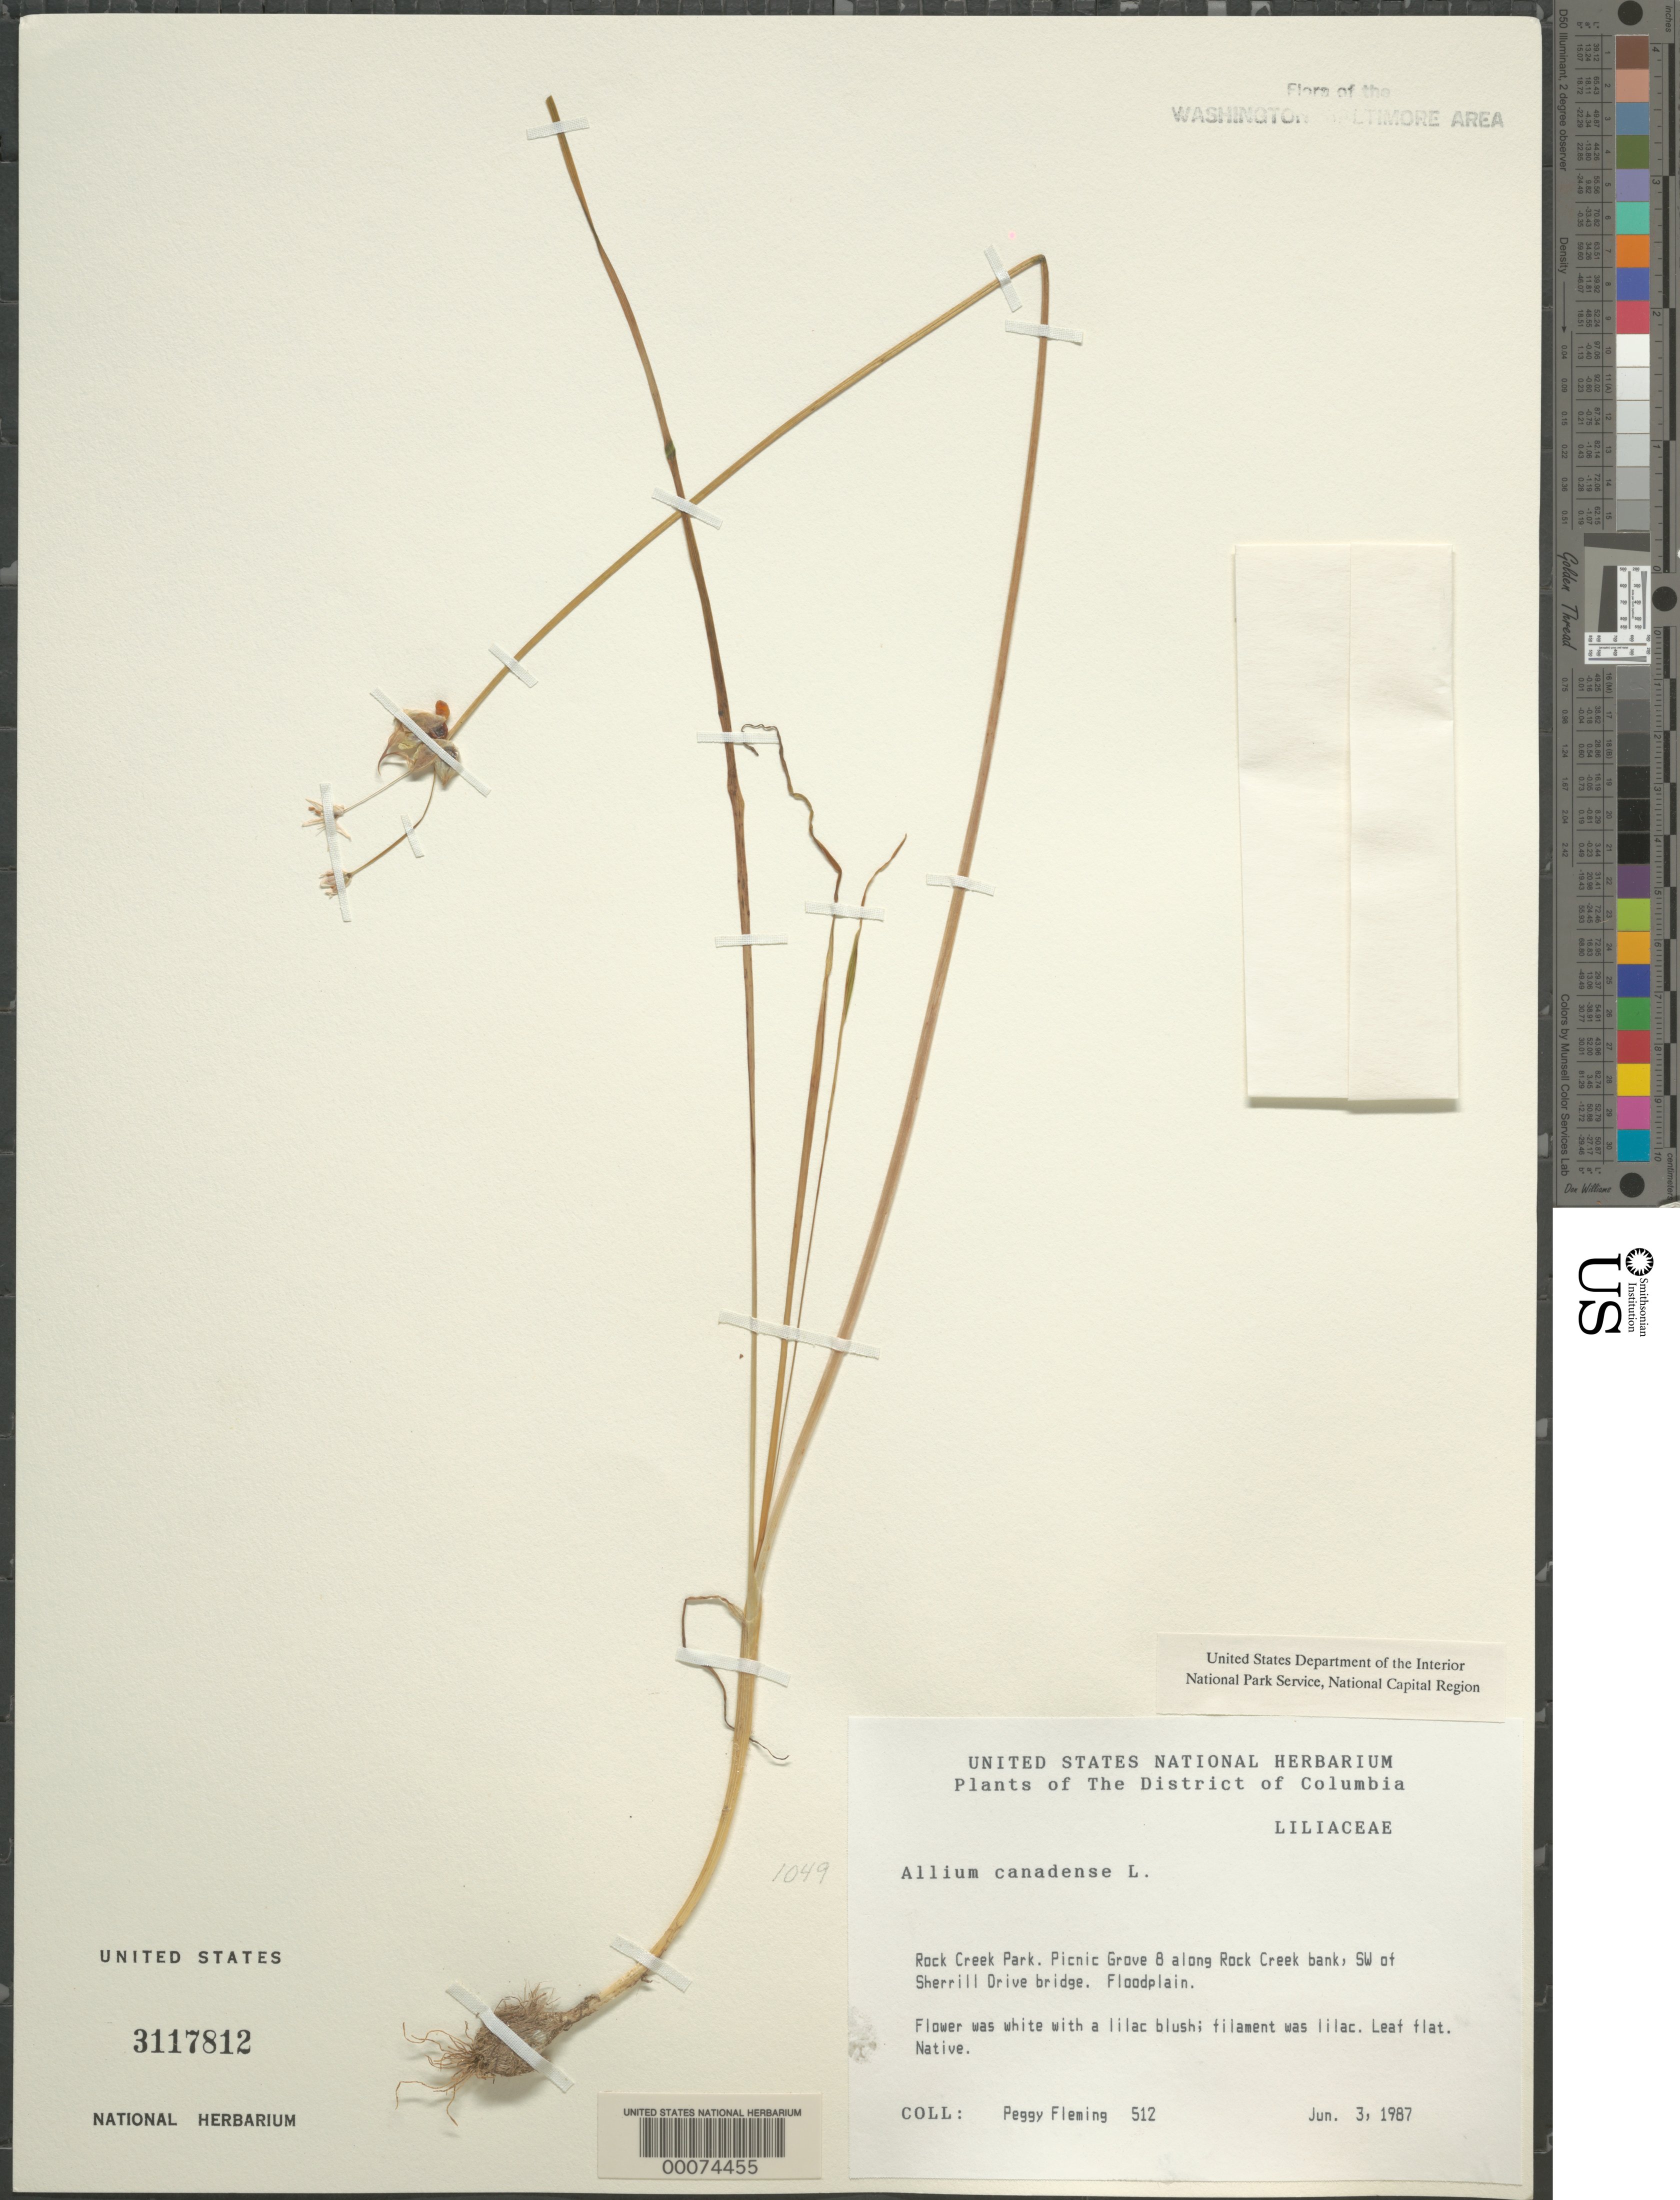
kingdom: Plantae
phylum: Tracheophyta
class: Liliopsida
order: Asparagales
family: Amaryllidaceae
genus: Allium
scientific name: Allium canadense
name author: L.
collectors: P. Fleming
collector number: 512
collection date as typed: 03 Jun 1987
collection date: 1987-06-03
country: United States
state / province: District of Columbia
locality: Rock Creek Park. Picnic Grove 8 along Rock Creek Bank, SW of Sherrill Drive Bridge. Rock Creek Park and vicinity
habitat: Floodplain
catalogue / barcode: US 3117812